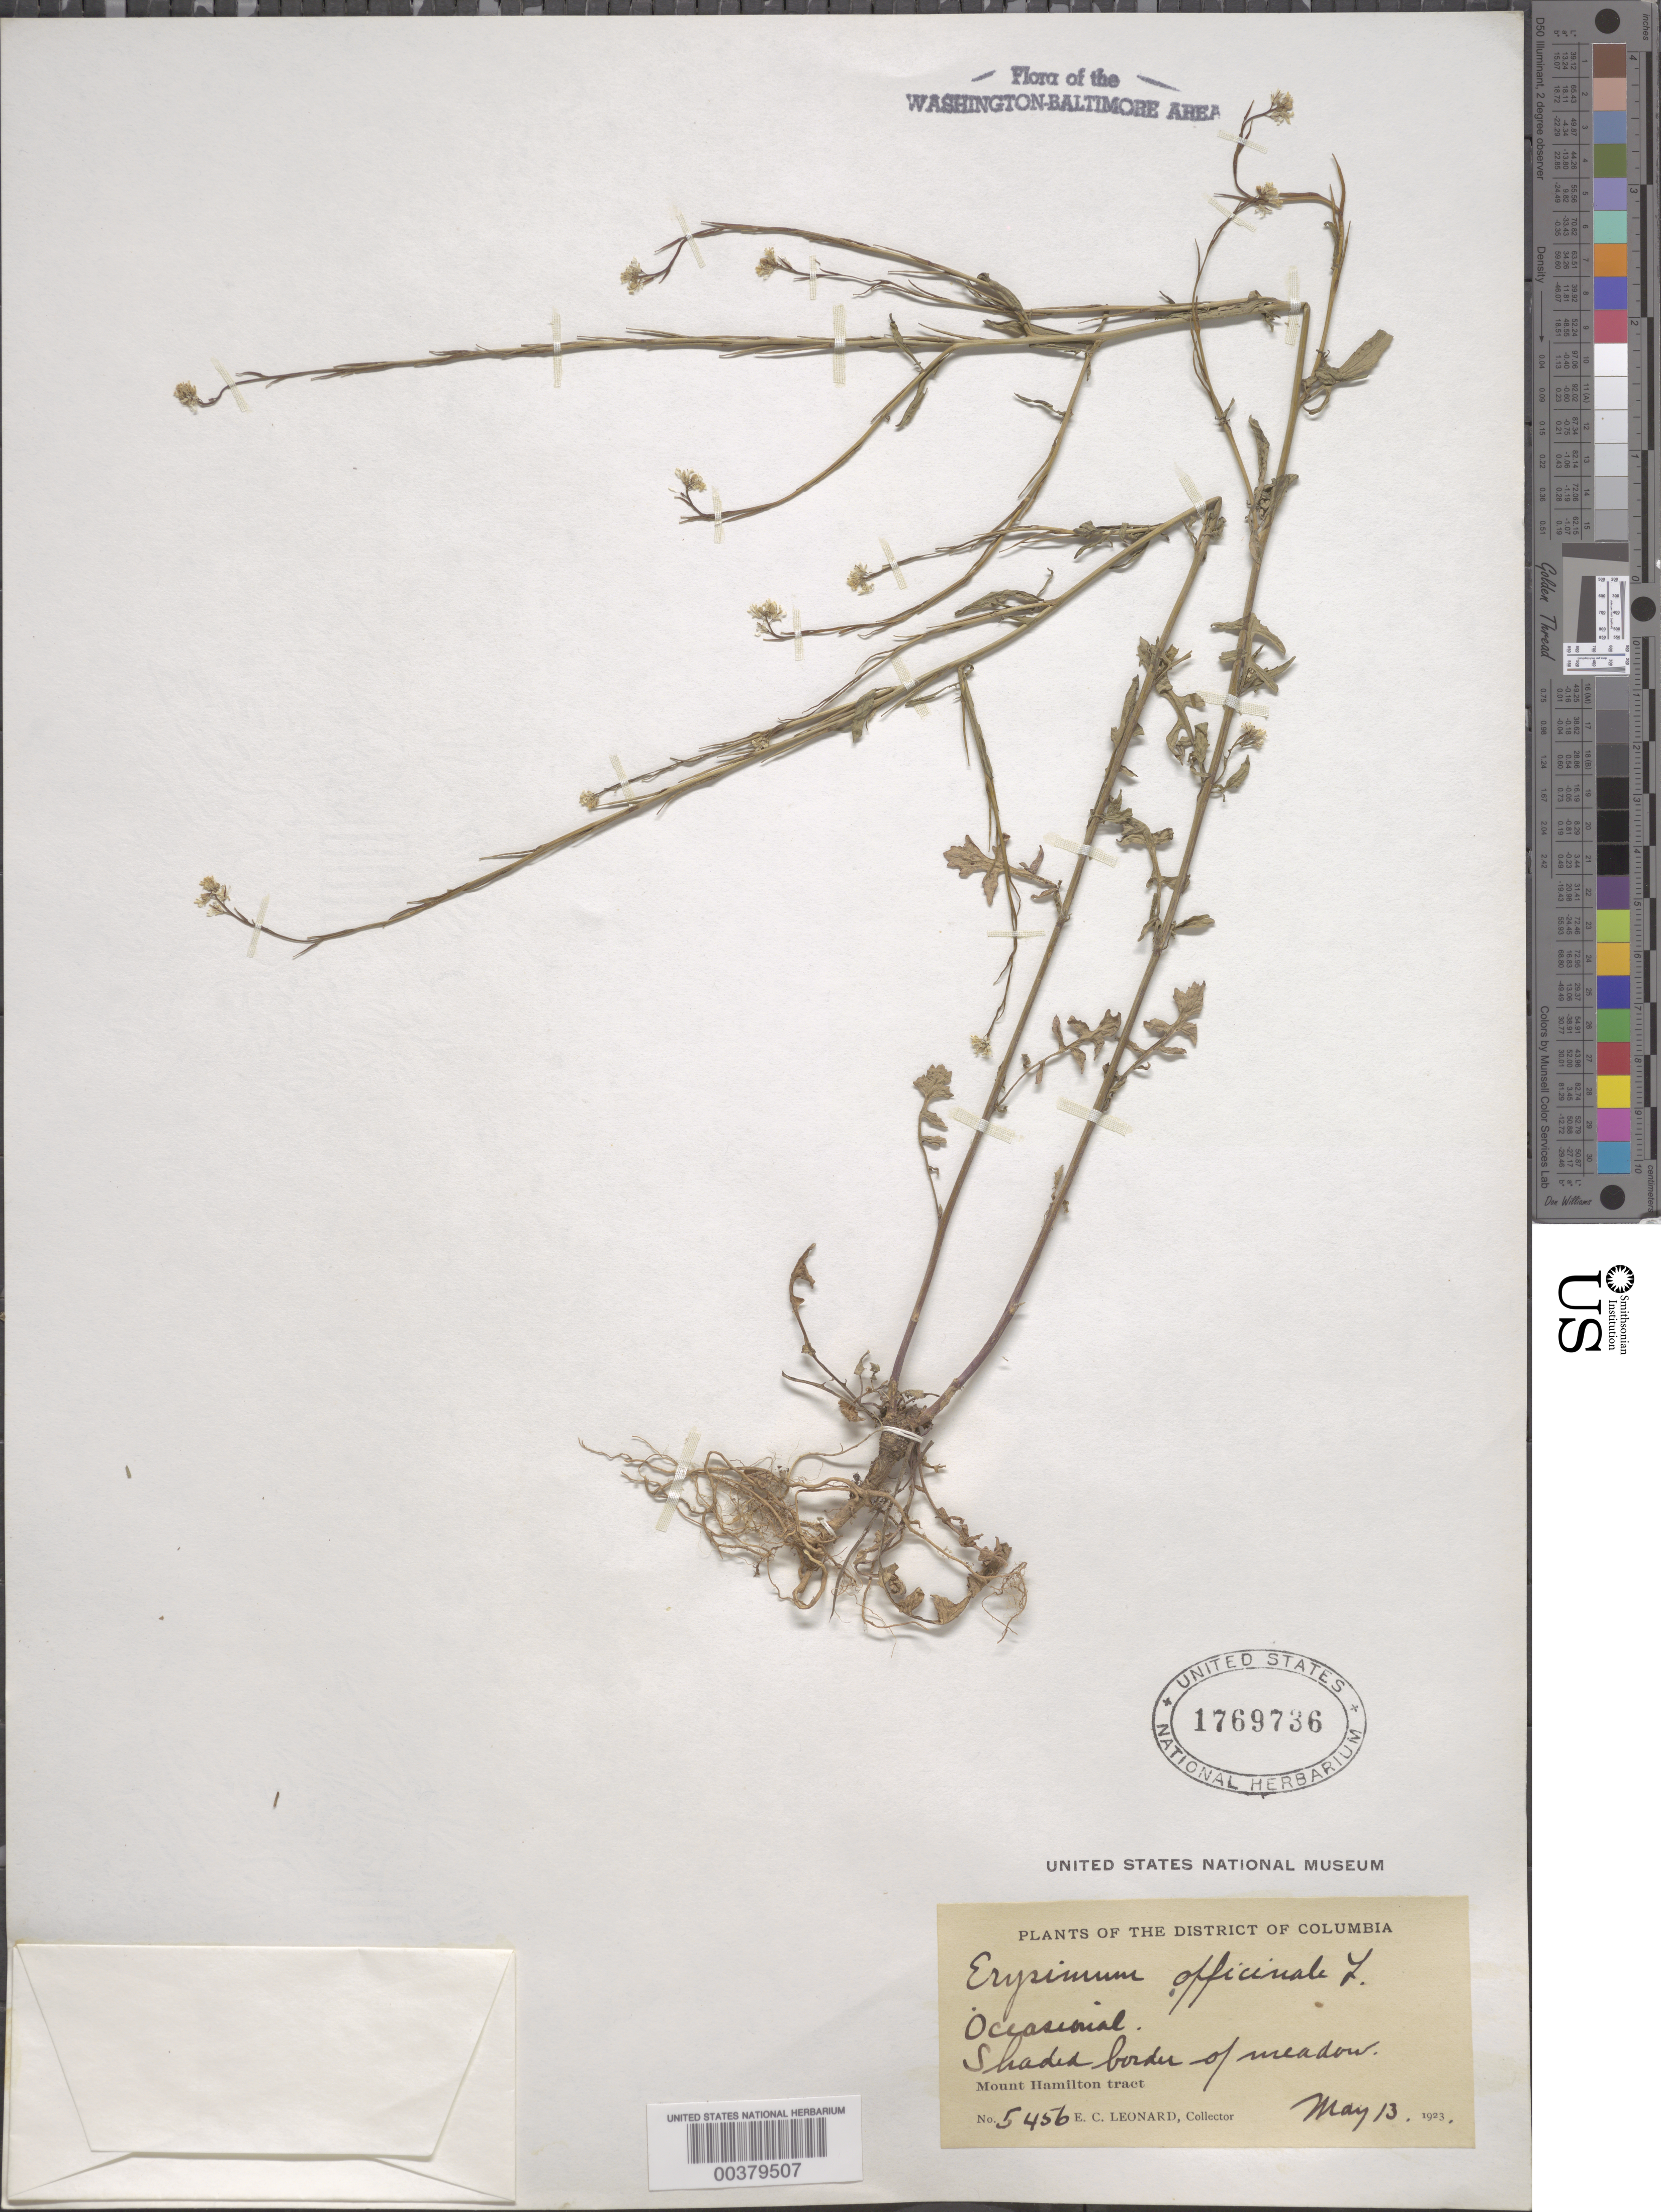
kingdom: Plantae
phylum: Tracheophyta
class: Magnoliopsida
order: Brassicales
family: Brassicaceae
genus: Sisymbrium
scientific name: Sisymbrium officinale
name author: (L.) Scop.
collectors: E. C. Leonard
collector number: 5456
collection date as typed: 13 May 1923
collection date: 1923-05-13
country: United States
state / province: District of Columbia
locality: Mount Hamilton vicinity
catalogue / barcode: US 1769736